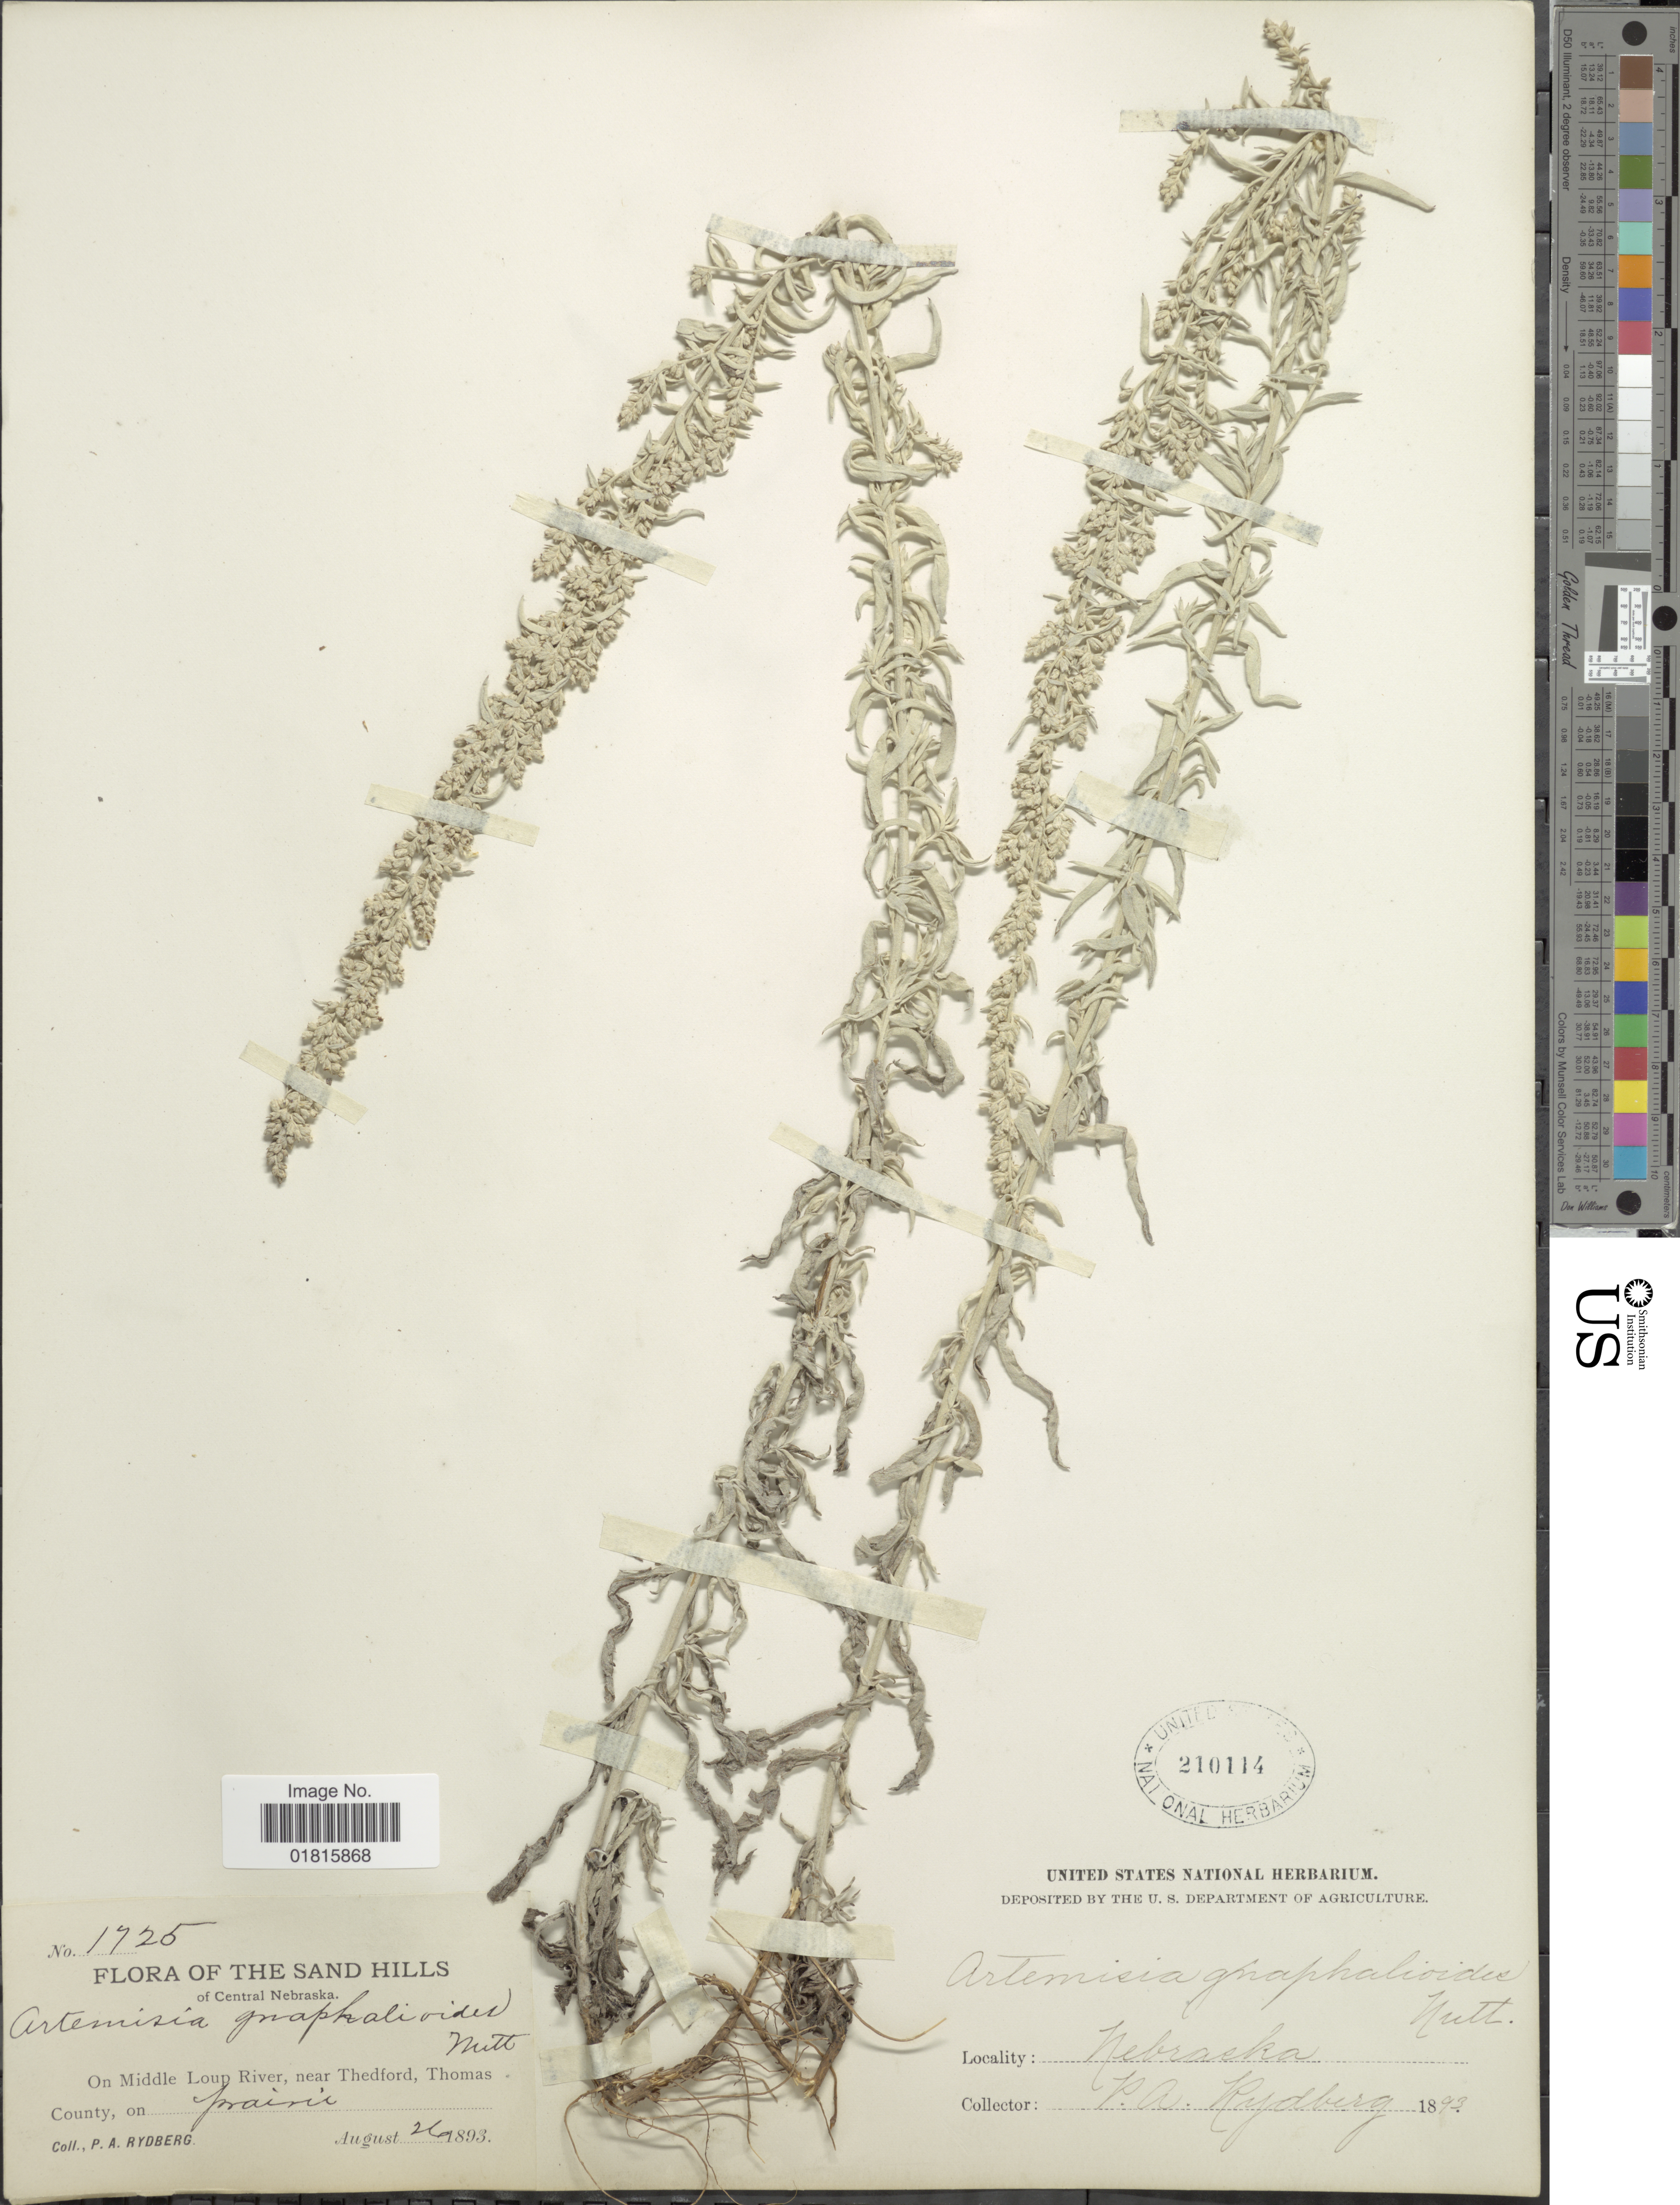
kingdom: Plantae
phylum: Tracheophyta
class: Magnoliopsida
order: Asterales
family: Asteraceae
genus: Artemisia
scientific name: Artemisia gnaphaloides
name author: Nutt.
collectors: P. A. Rydberg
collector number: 1725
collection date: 1893-08-26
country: United States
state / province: Nebraska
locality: The Sand Hills of Central Nebraska, On Middle Loup River, near Thedford, Thomas County, on prairie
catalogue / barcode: US 210114